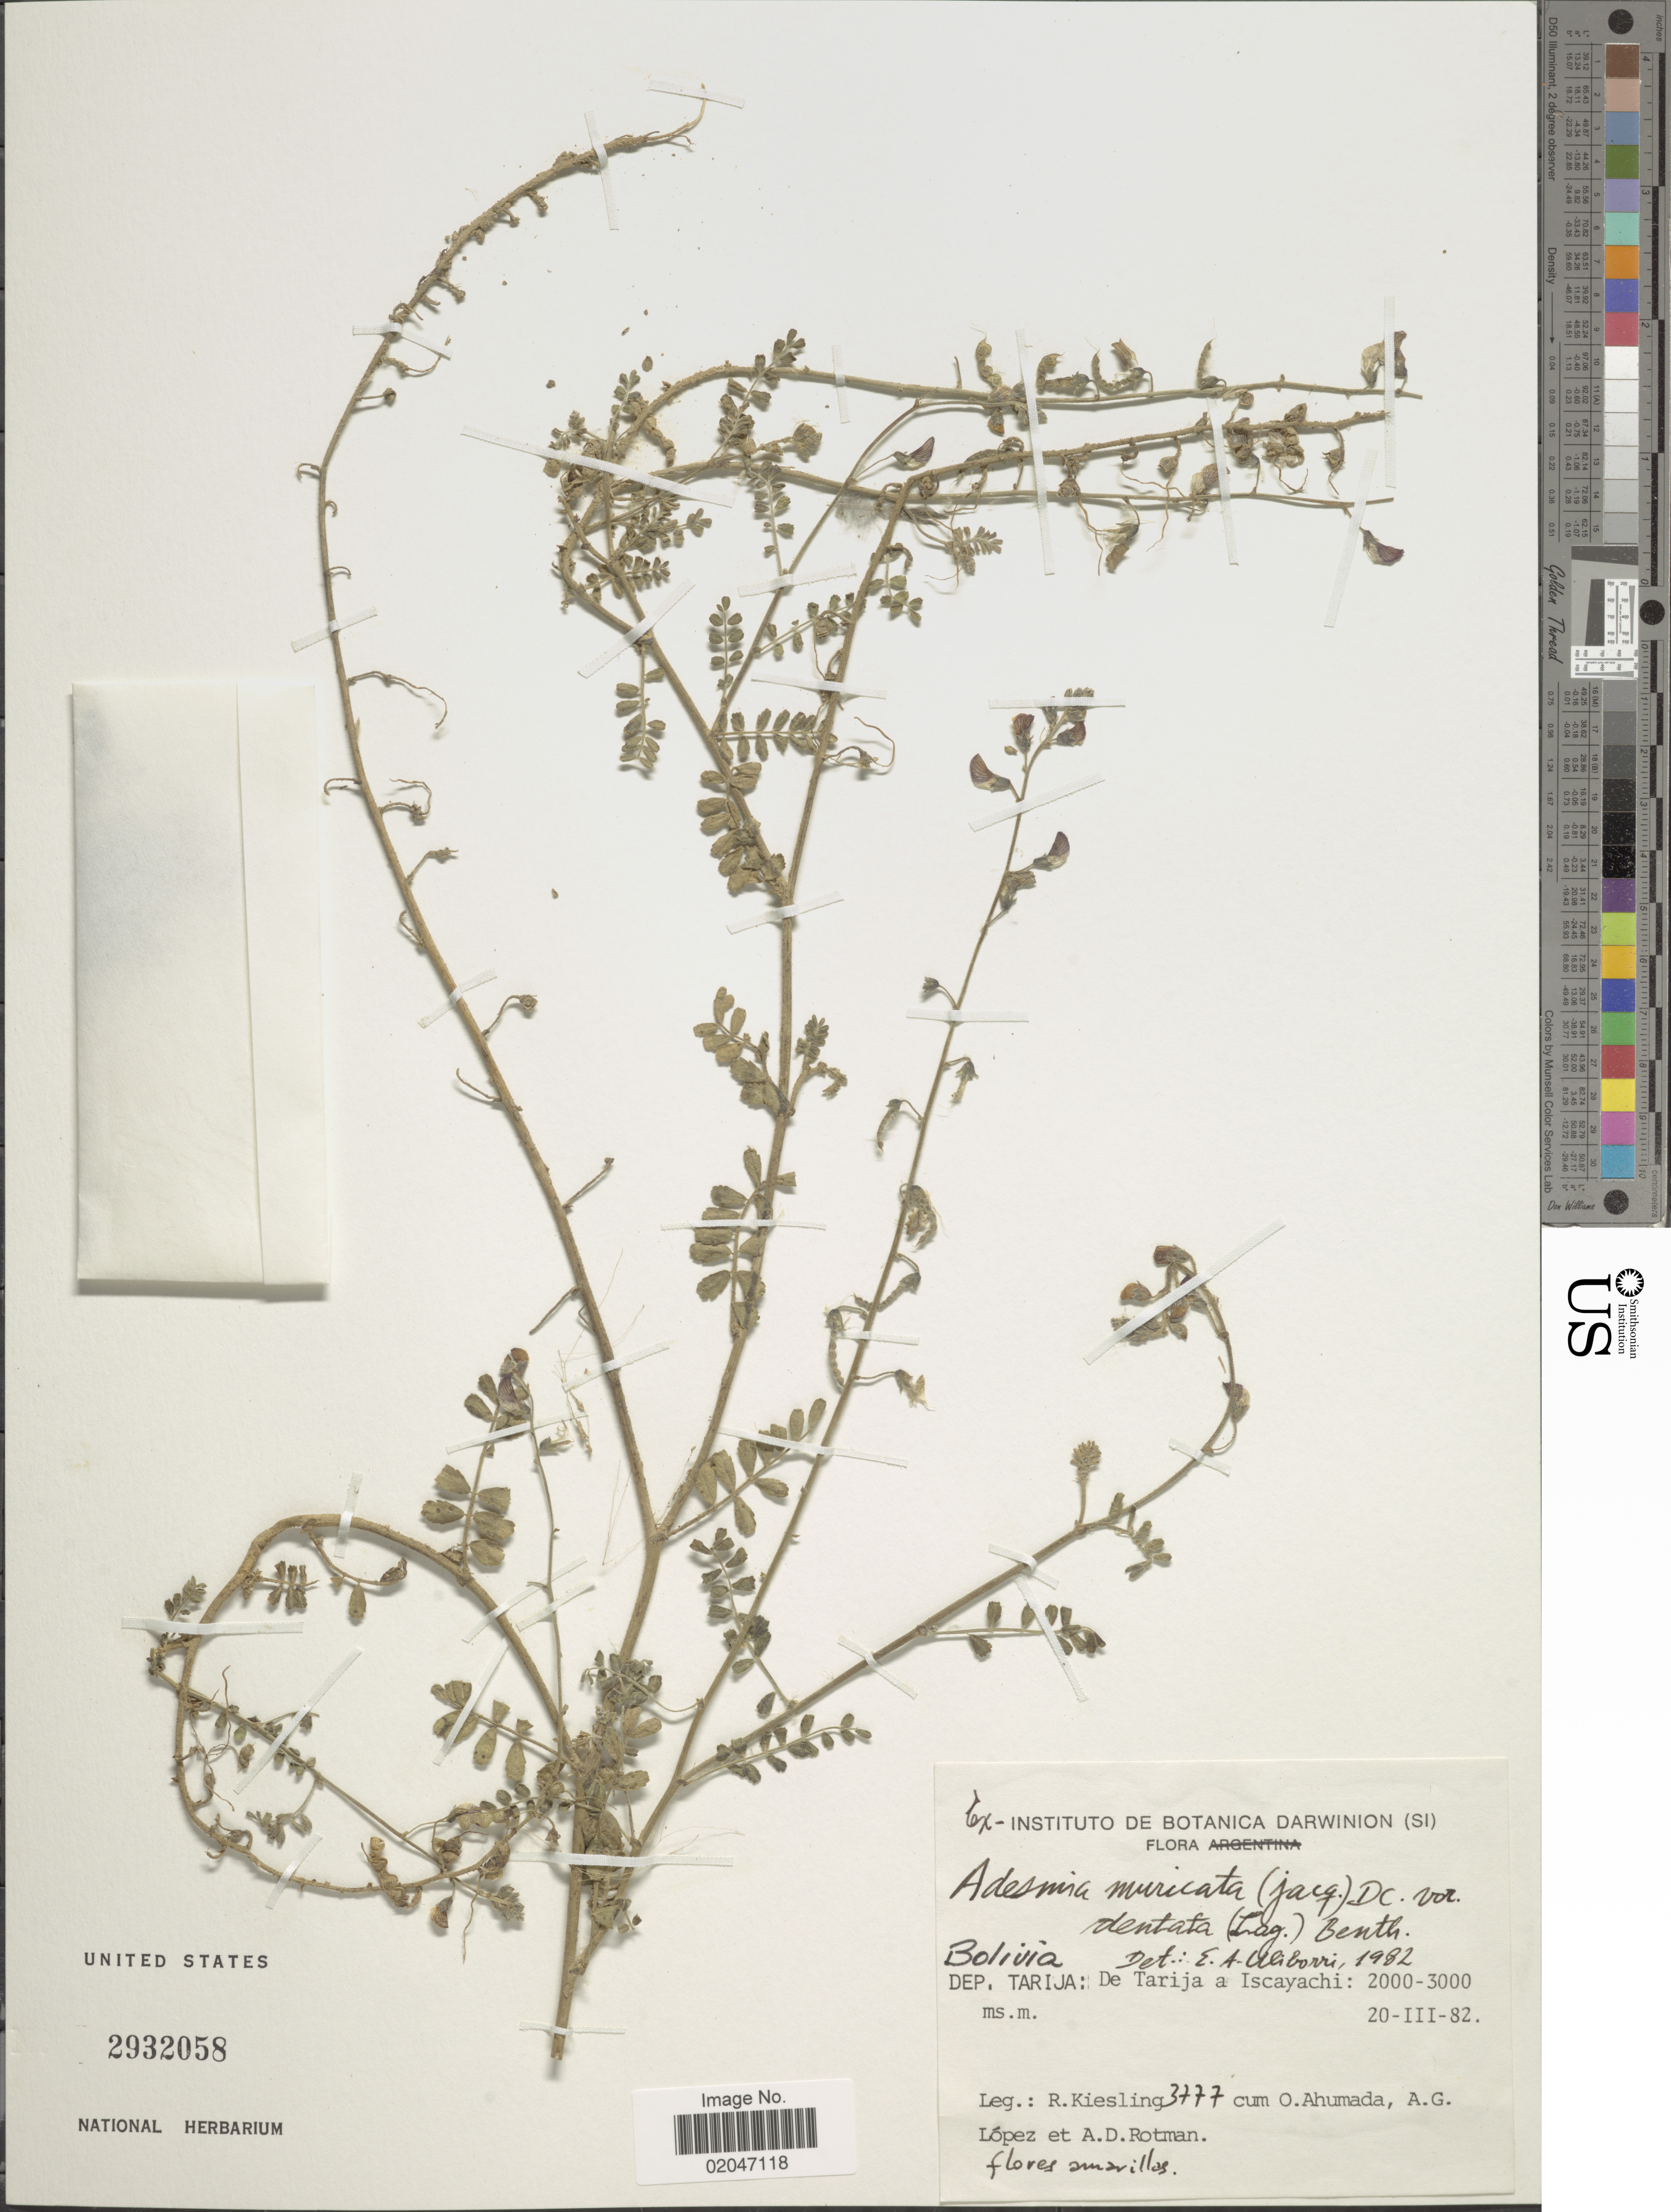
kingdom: Plantae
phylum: Tracheophyta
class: Magnoliopsida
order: Fabales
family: Fabaceae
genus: Adesmia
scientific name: Adesmia muricata var. dentata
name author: Benth.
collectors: R. Kiesling, O. Ahumada, A. G. Lopez & A. D. Rotman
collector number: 3777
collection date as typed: Transcribed d/m/y: 20/3/82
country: Bolivia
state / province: Tarija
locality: De Tarija a Iscayachi.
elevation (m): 2000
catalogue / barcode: US 2932058